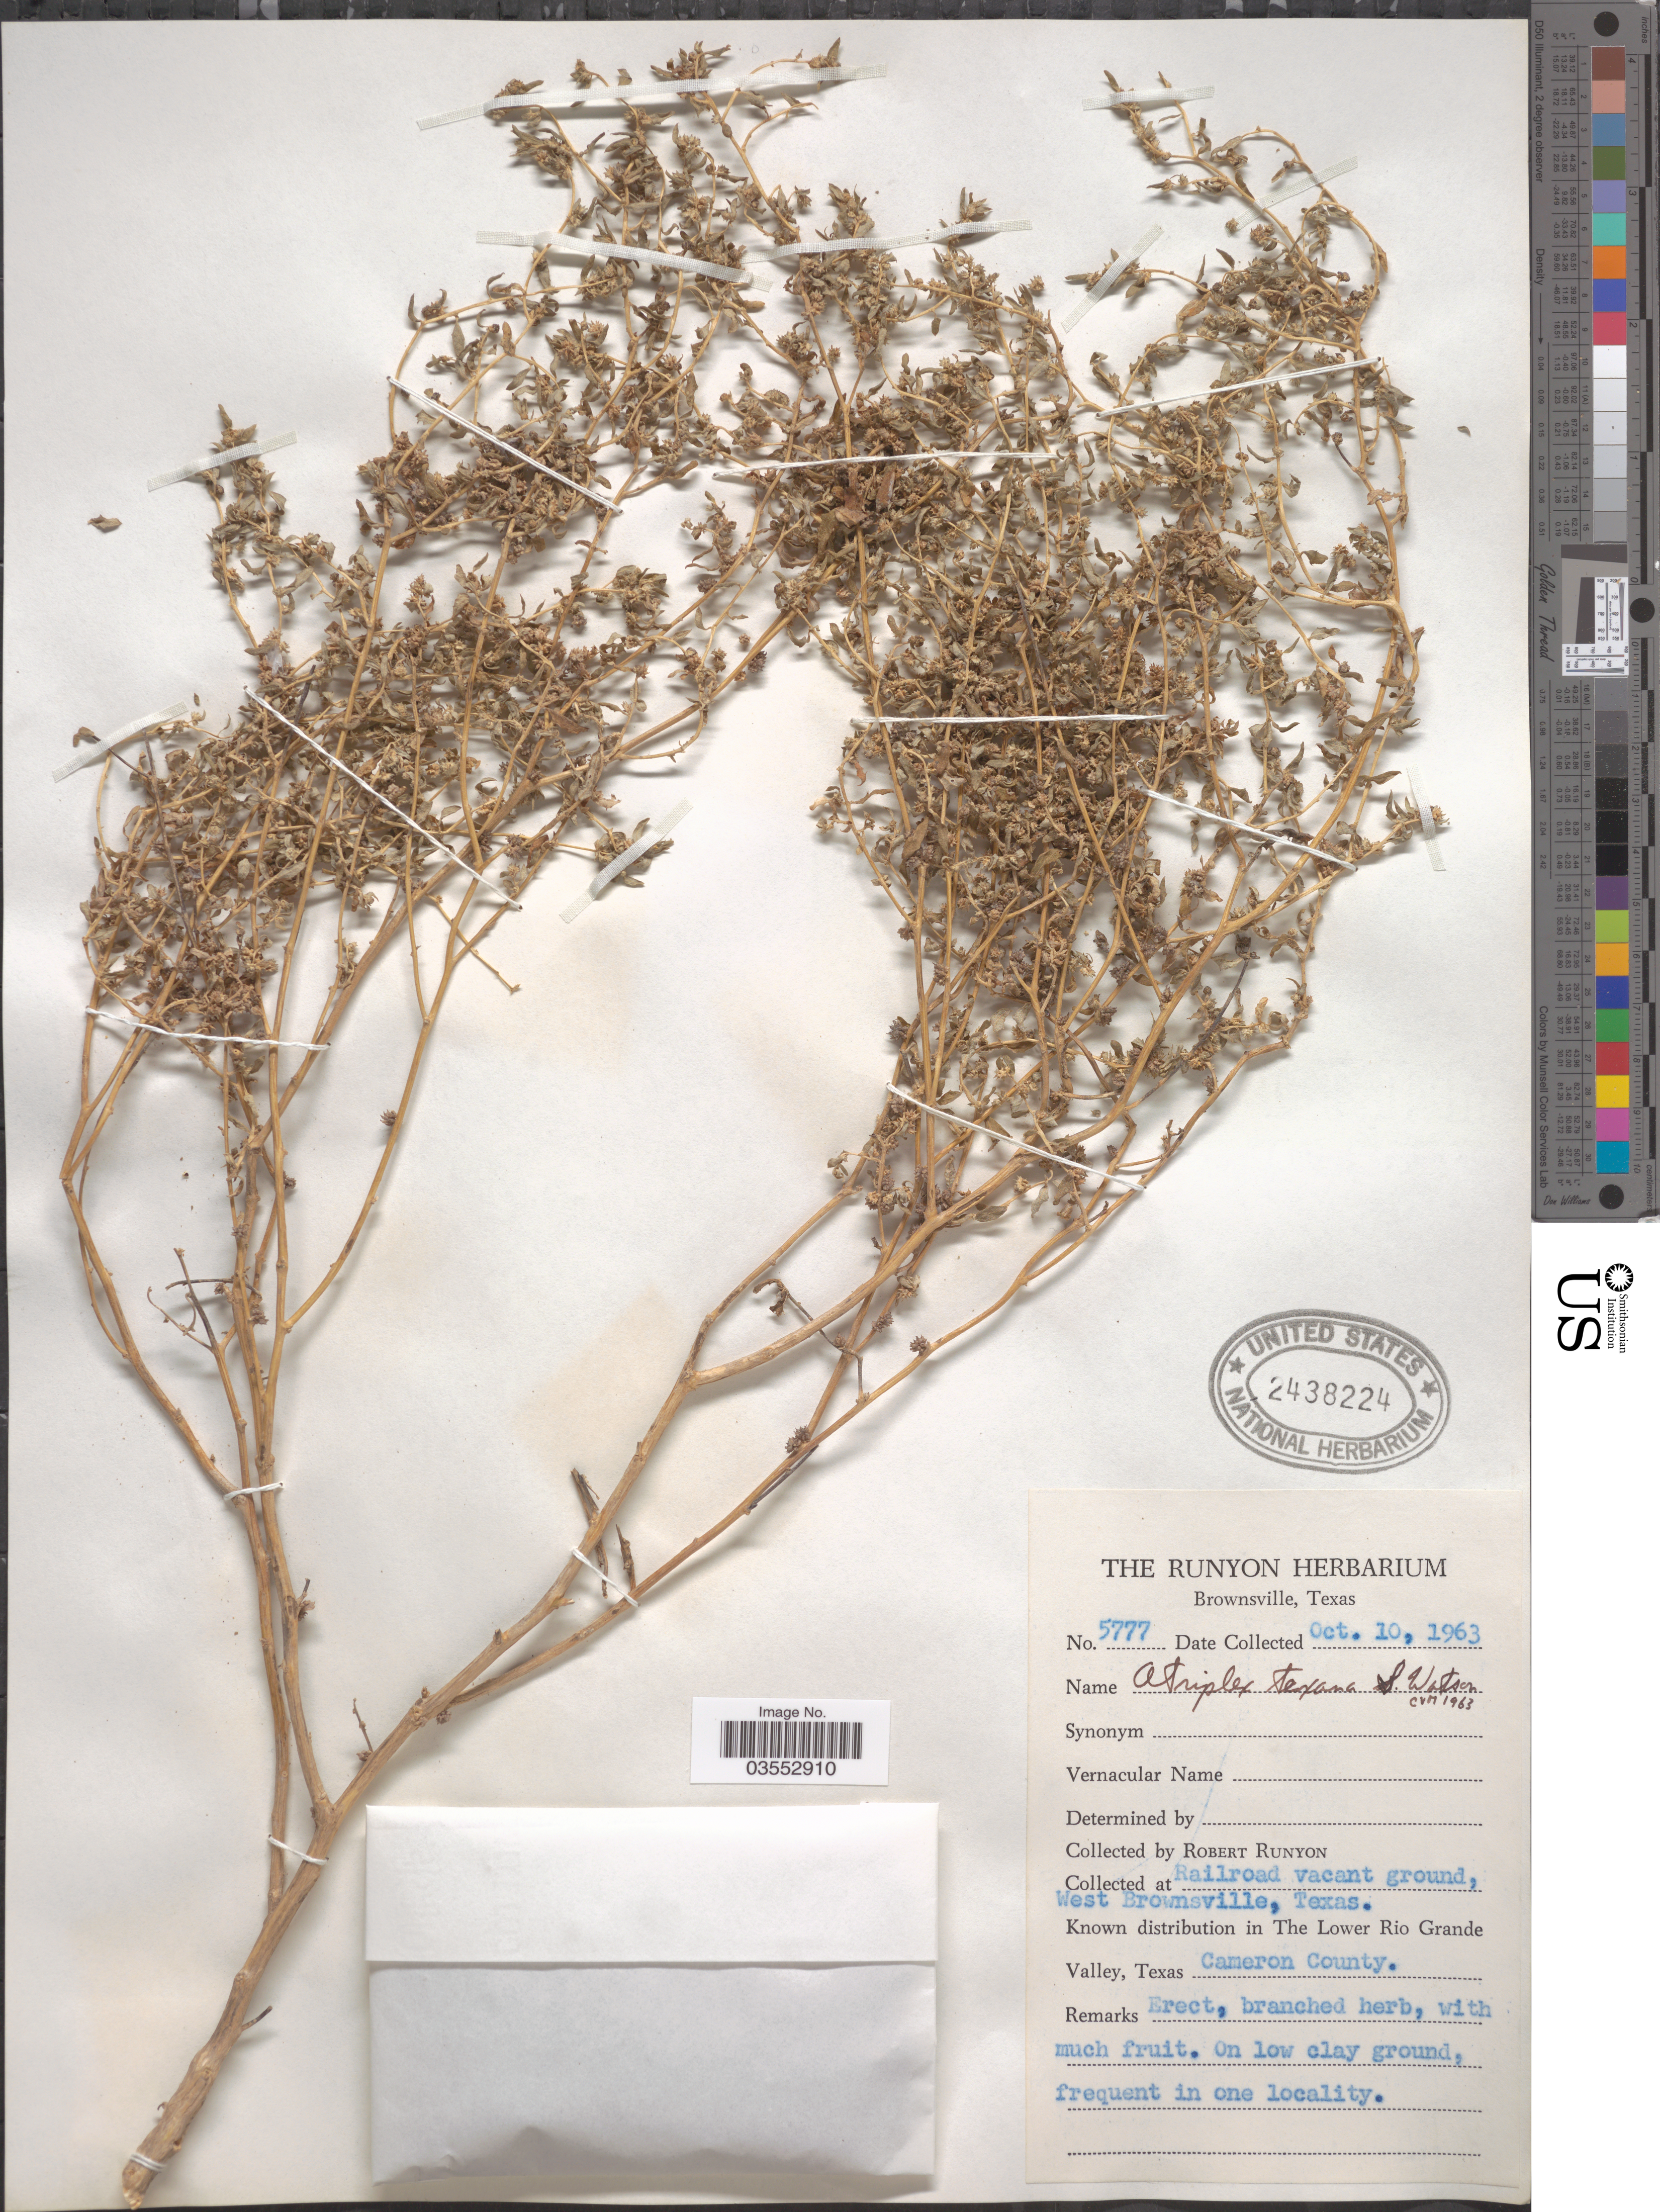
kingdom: Plantae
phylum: Tracheophyta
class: Magnoliopsida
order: Caryophyllales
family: Amaranthaceae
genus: Atriplex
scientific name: Atriplex texana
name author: S. Watson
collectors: R. Runyon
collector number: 5777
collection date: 1963-10-10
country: United States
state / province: Texas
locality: Railroad vacant ground, West Brownsville. The Lower Rio Grande Valley. Cameron County.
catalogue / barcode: US 2438224